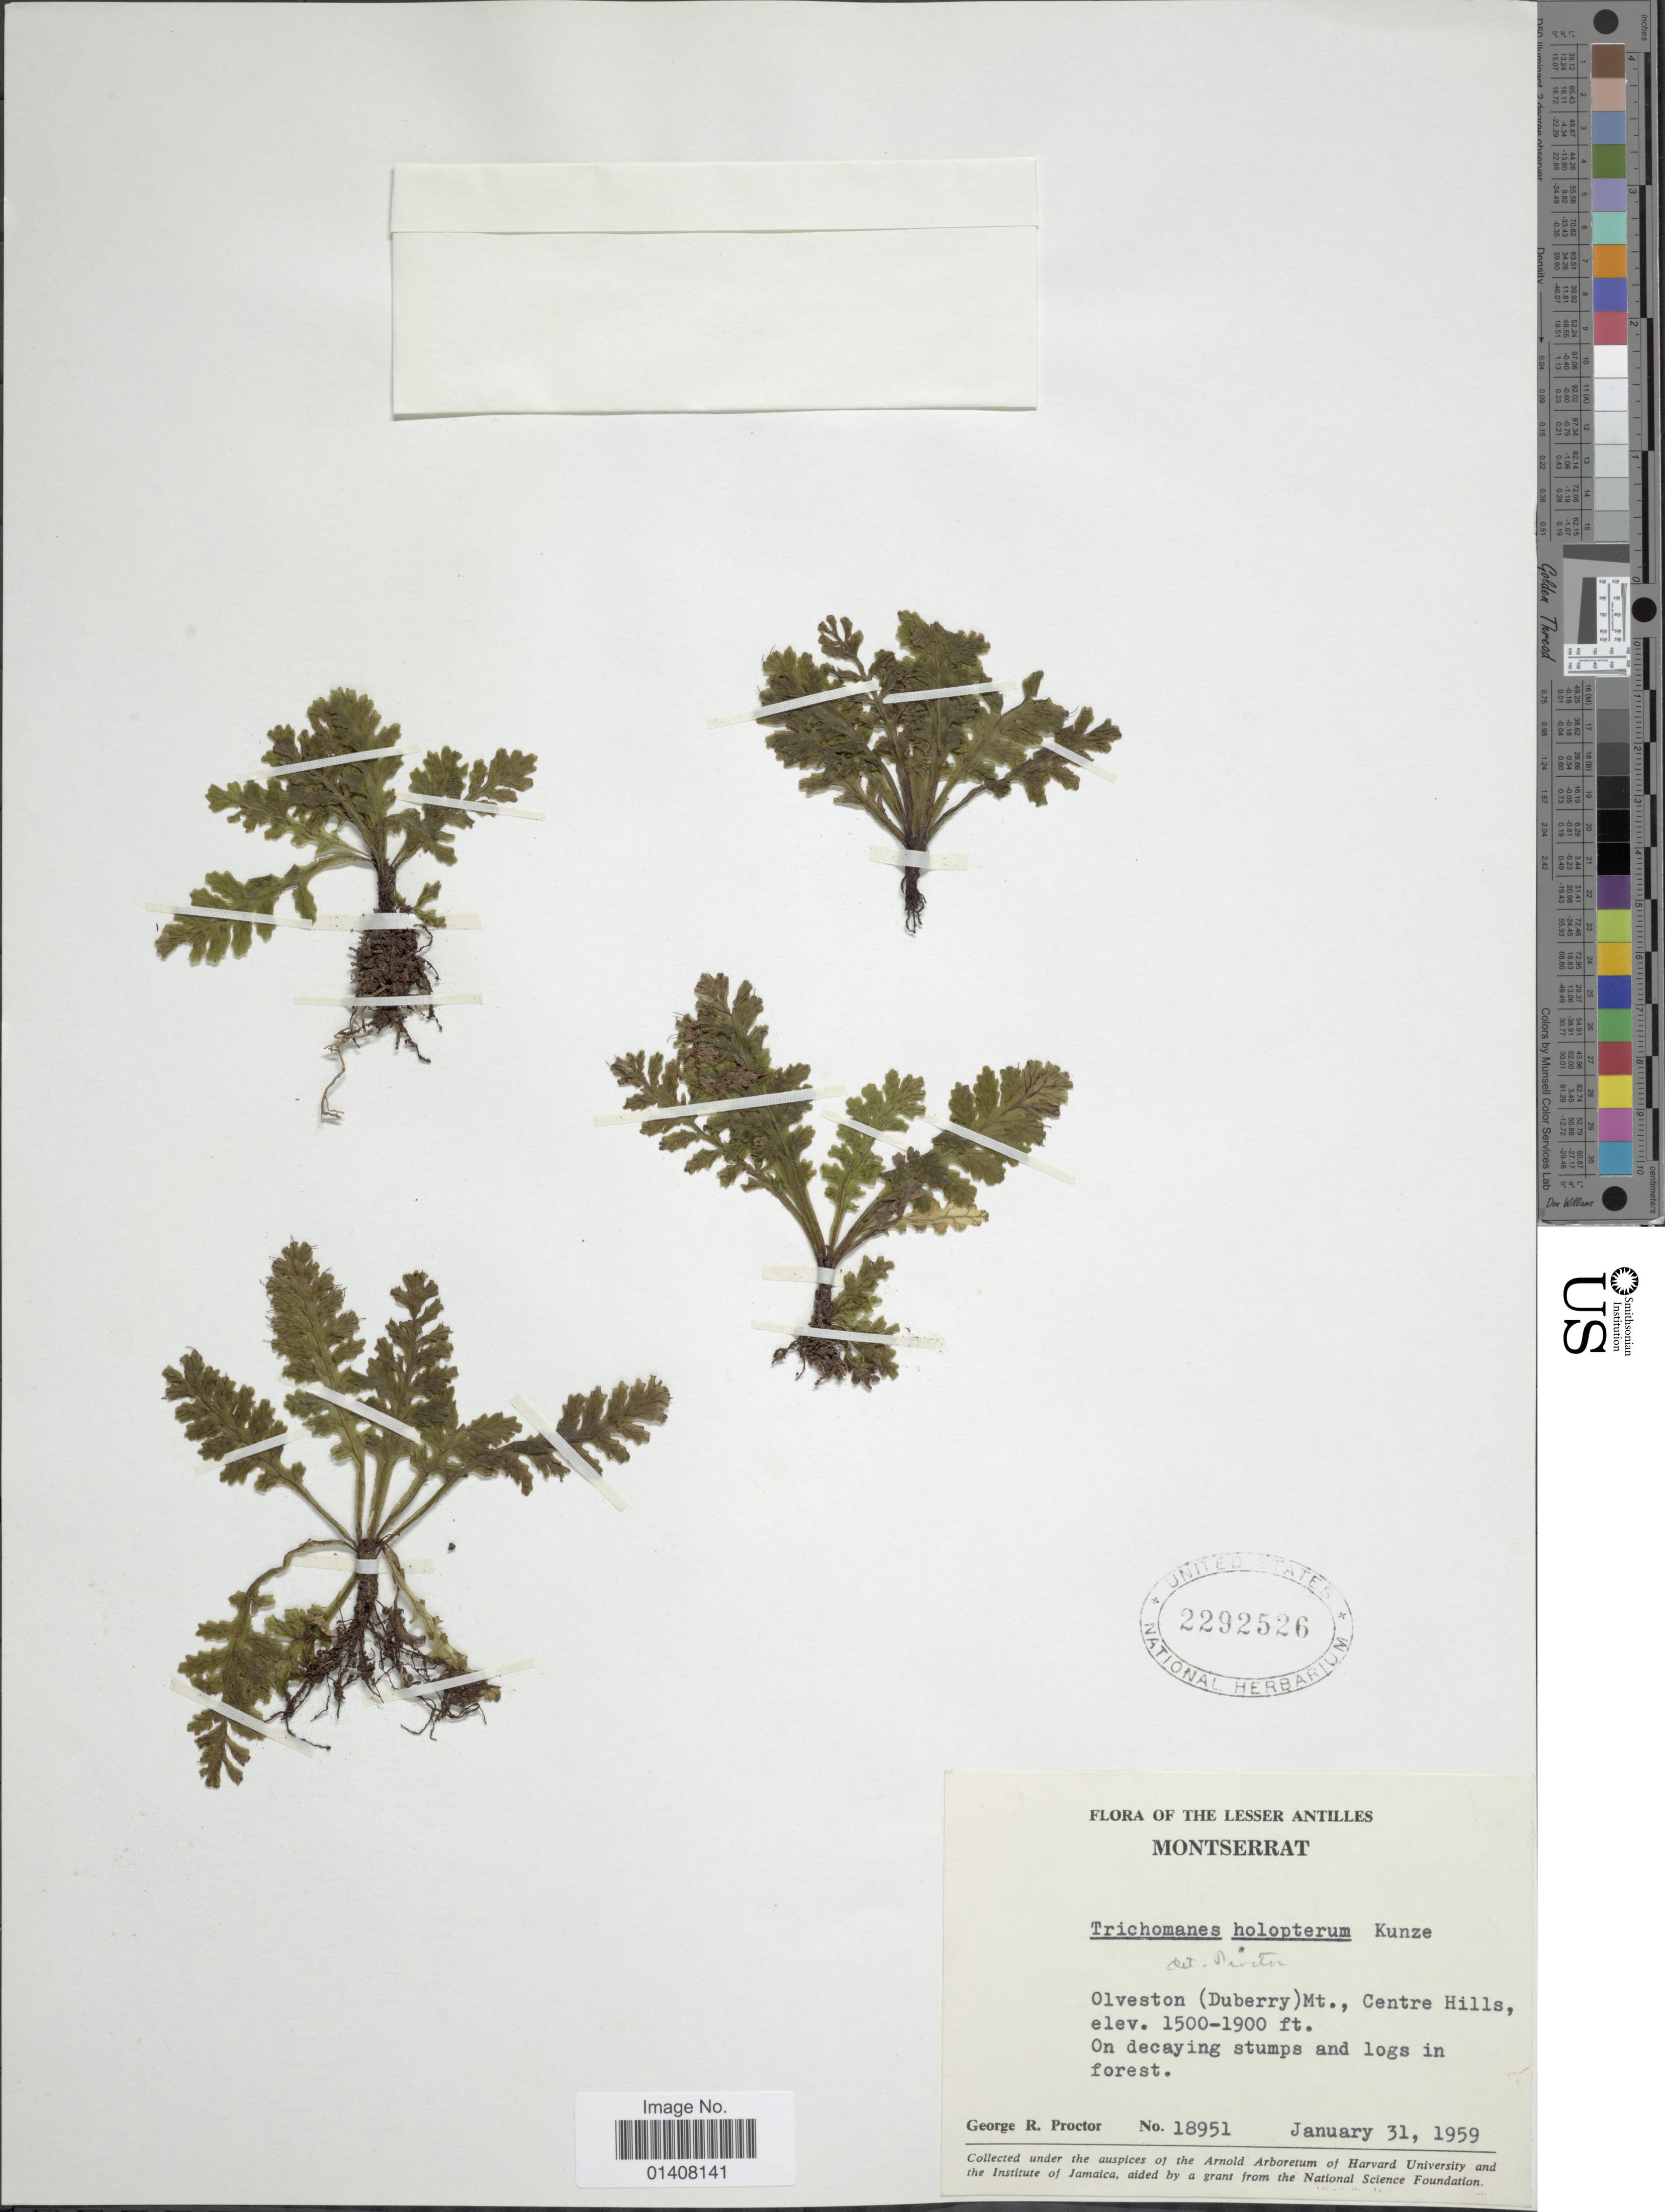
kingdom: Plantae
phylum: Tracheophyta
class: Polypodiopsida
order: Hymenophyllales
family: Hymenophyllaceae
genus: Trichomanes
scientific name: Trichomanes holopterum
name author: Kunze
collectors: G. R. Proctor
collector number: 18951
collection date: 1959-01-31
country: Montserrat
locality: Lesser Antilles, Montserrat, Olveston(Duberry) Mt. Centre Hills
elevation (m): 457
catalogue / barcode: US 2292526